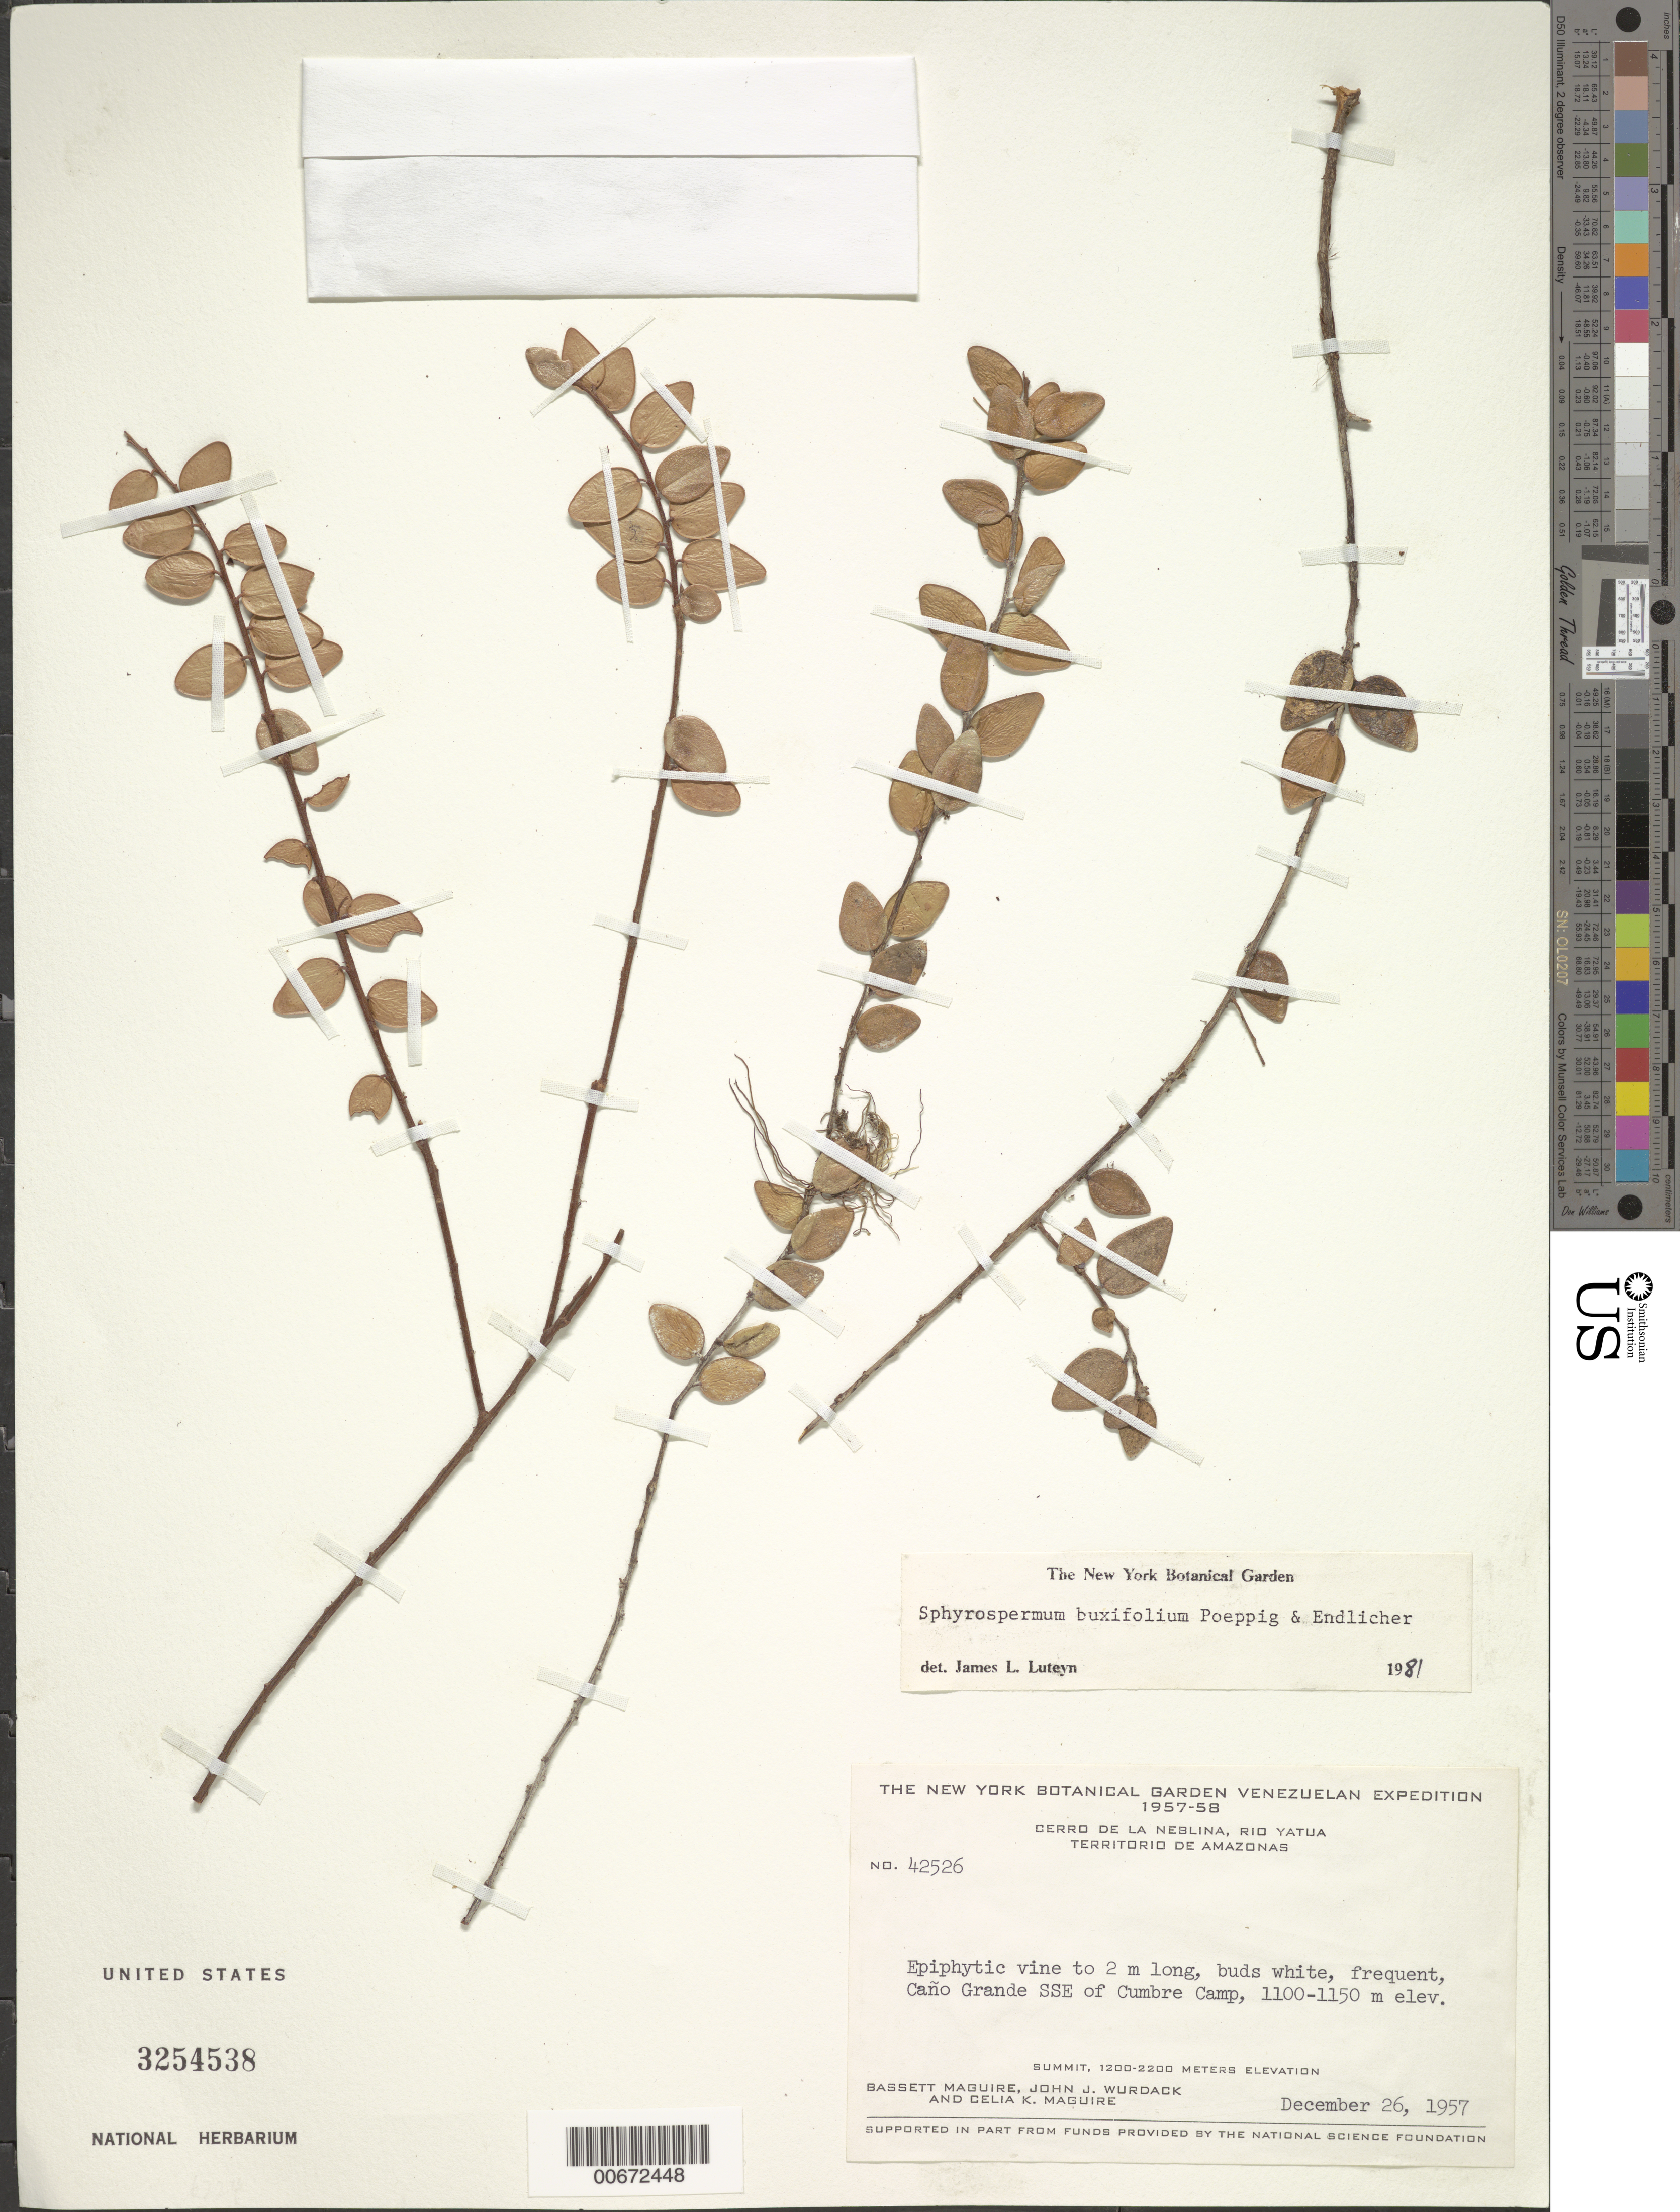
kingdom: Plantae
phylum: Tracheophyta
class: Magnoliopsida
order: Ericales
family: Ericaceae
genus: Sphyrospermum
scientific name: Sphyrospermum buxifolium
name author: Poepp. & Endl.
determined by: Luteyn, J. L.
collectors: B. Maguire, J. J. Wurdack & C. K. Maguire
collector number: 42526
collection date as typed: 26-Dec-57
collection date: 1957-12-26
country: Venezuela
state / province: Amazonas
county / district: Río Negro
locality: Cerro de la Neblina, Río Yatua, Caño Grande, SSE of Cumbre Camp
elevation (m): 1100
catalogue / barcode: US 3254538